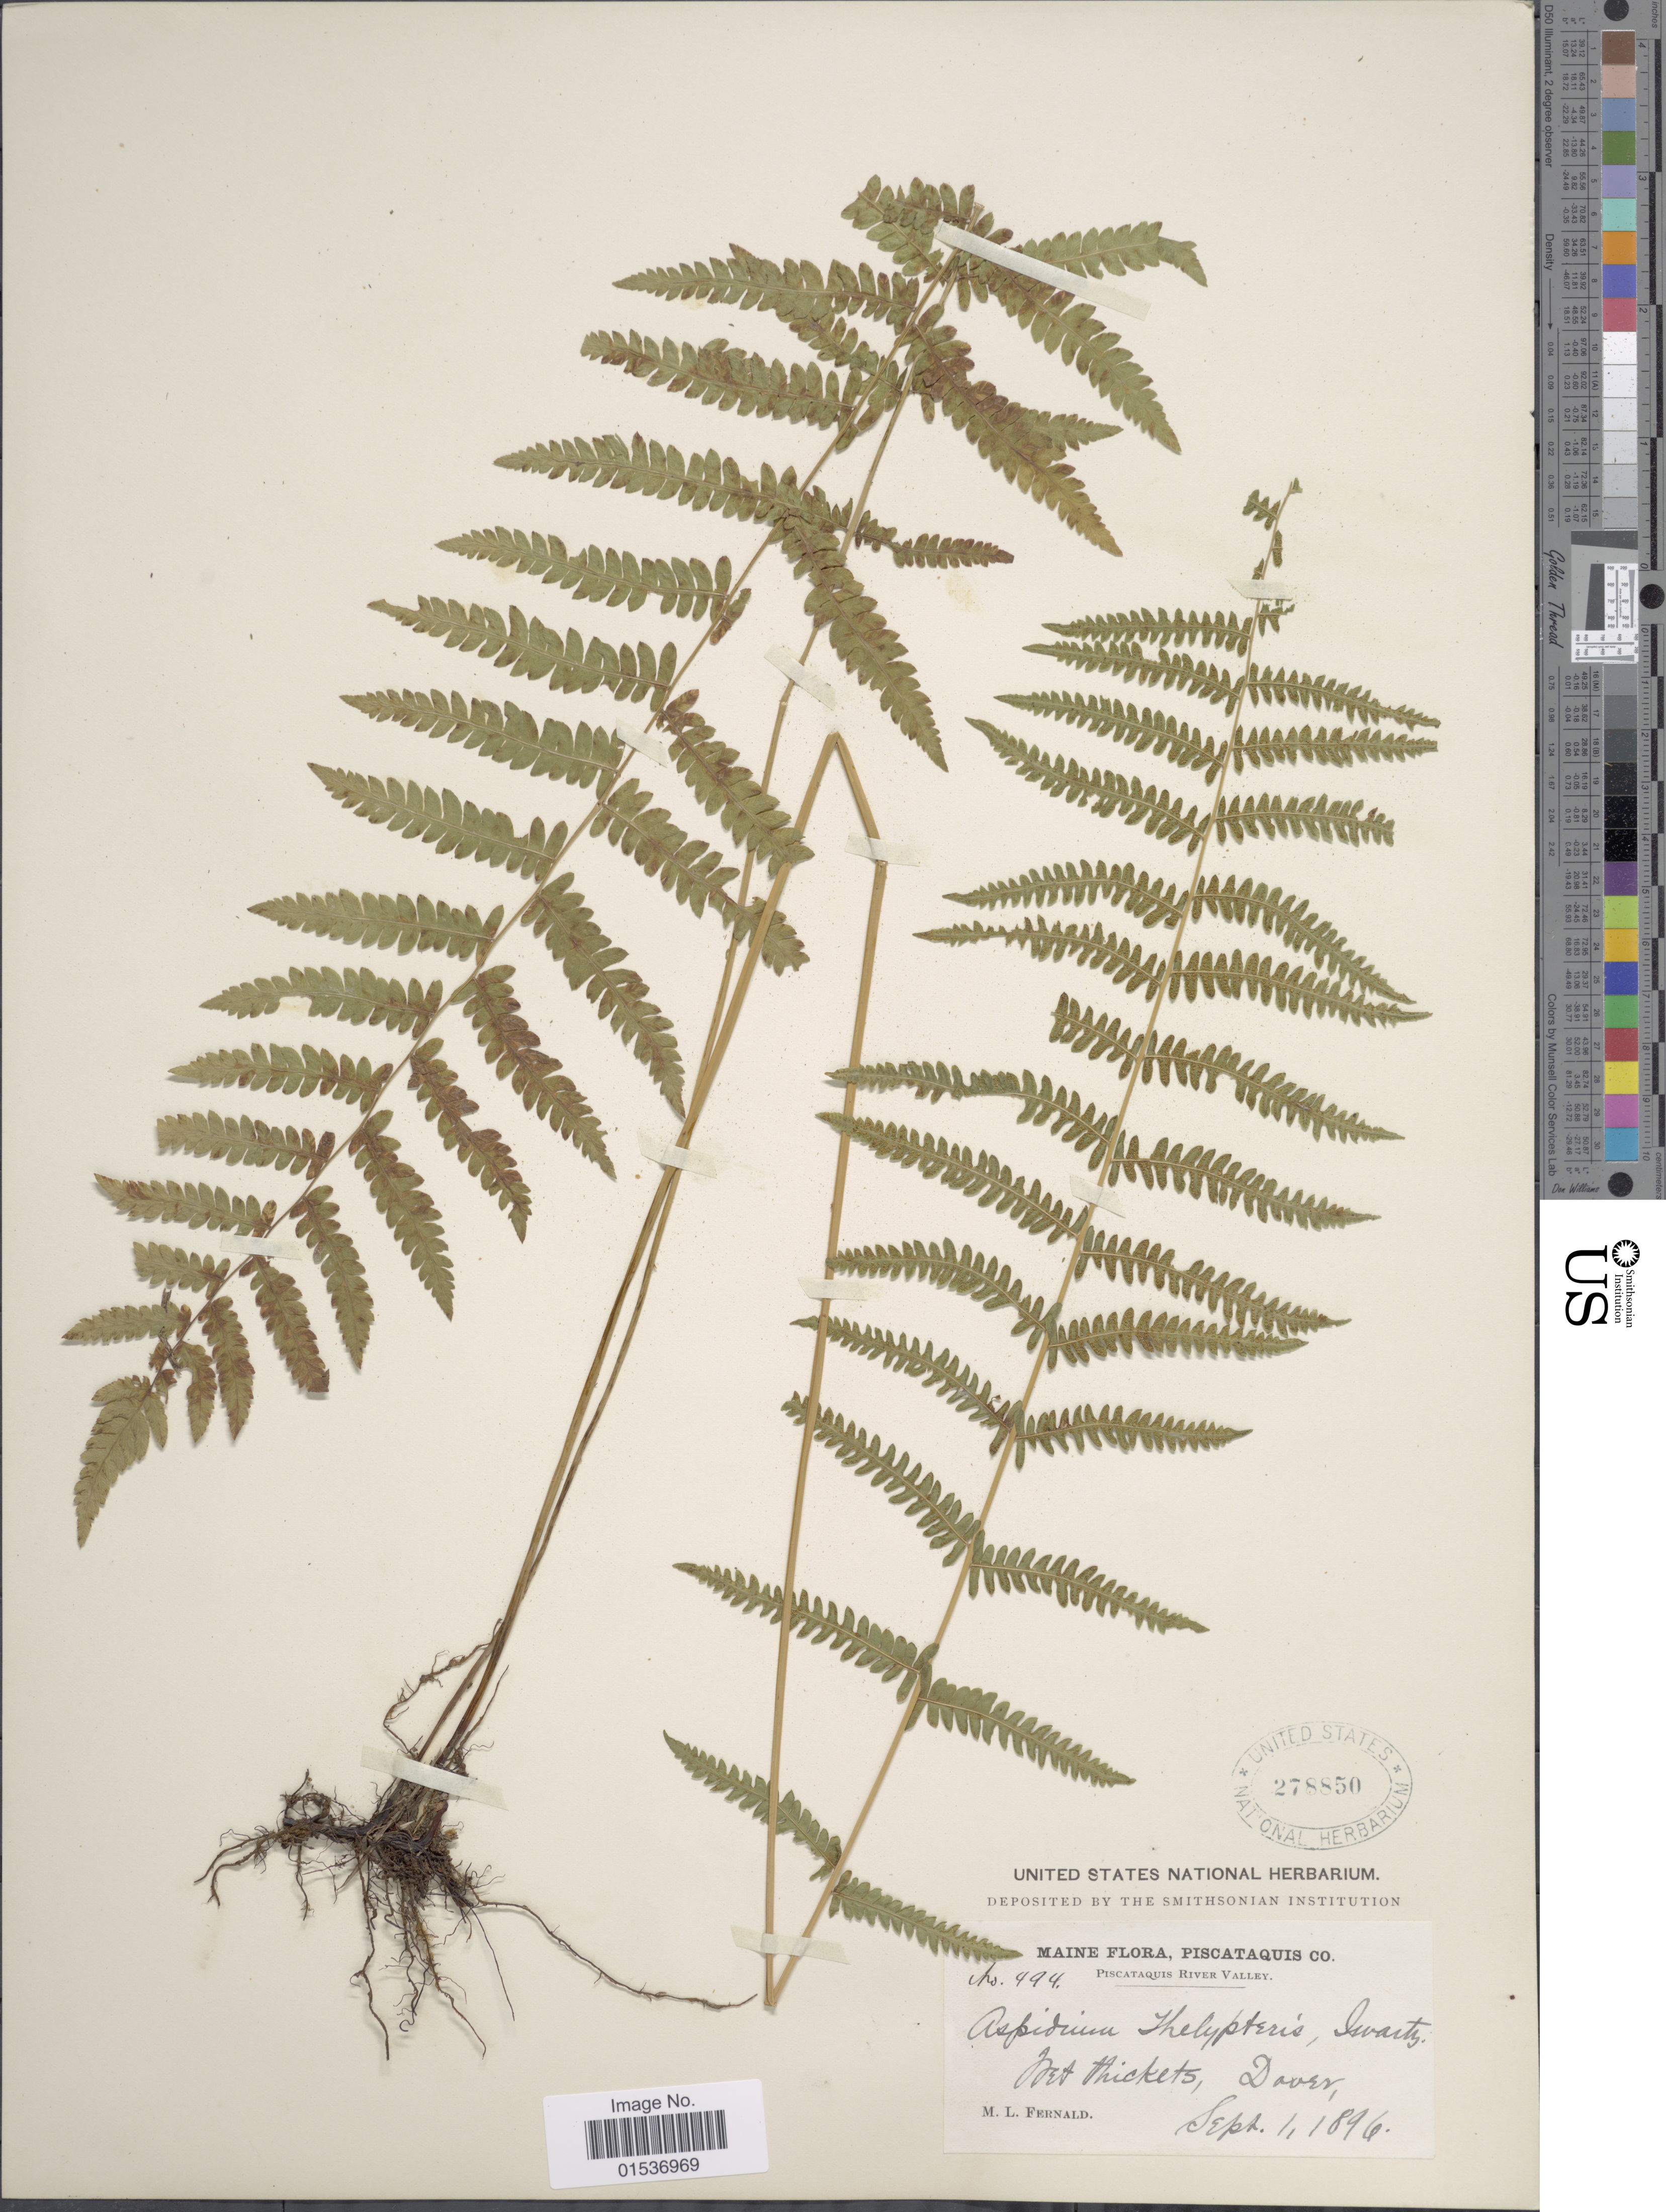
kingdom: Plantae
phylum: Tracheophyta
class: Polypodiopsida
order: Polypodiales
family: Thelypteridaceae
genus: Thelypteris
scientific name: Thelypteris palustris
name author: (Salisb.) Schott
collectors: M. L. Fernald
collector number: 494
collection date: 1896-09-01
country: United States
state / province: Maine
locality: Piscatquis Co. Dover.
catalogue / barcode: US 278850